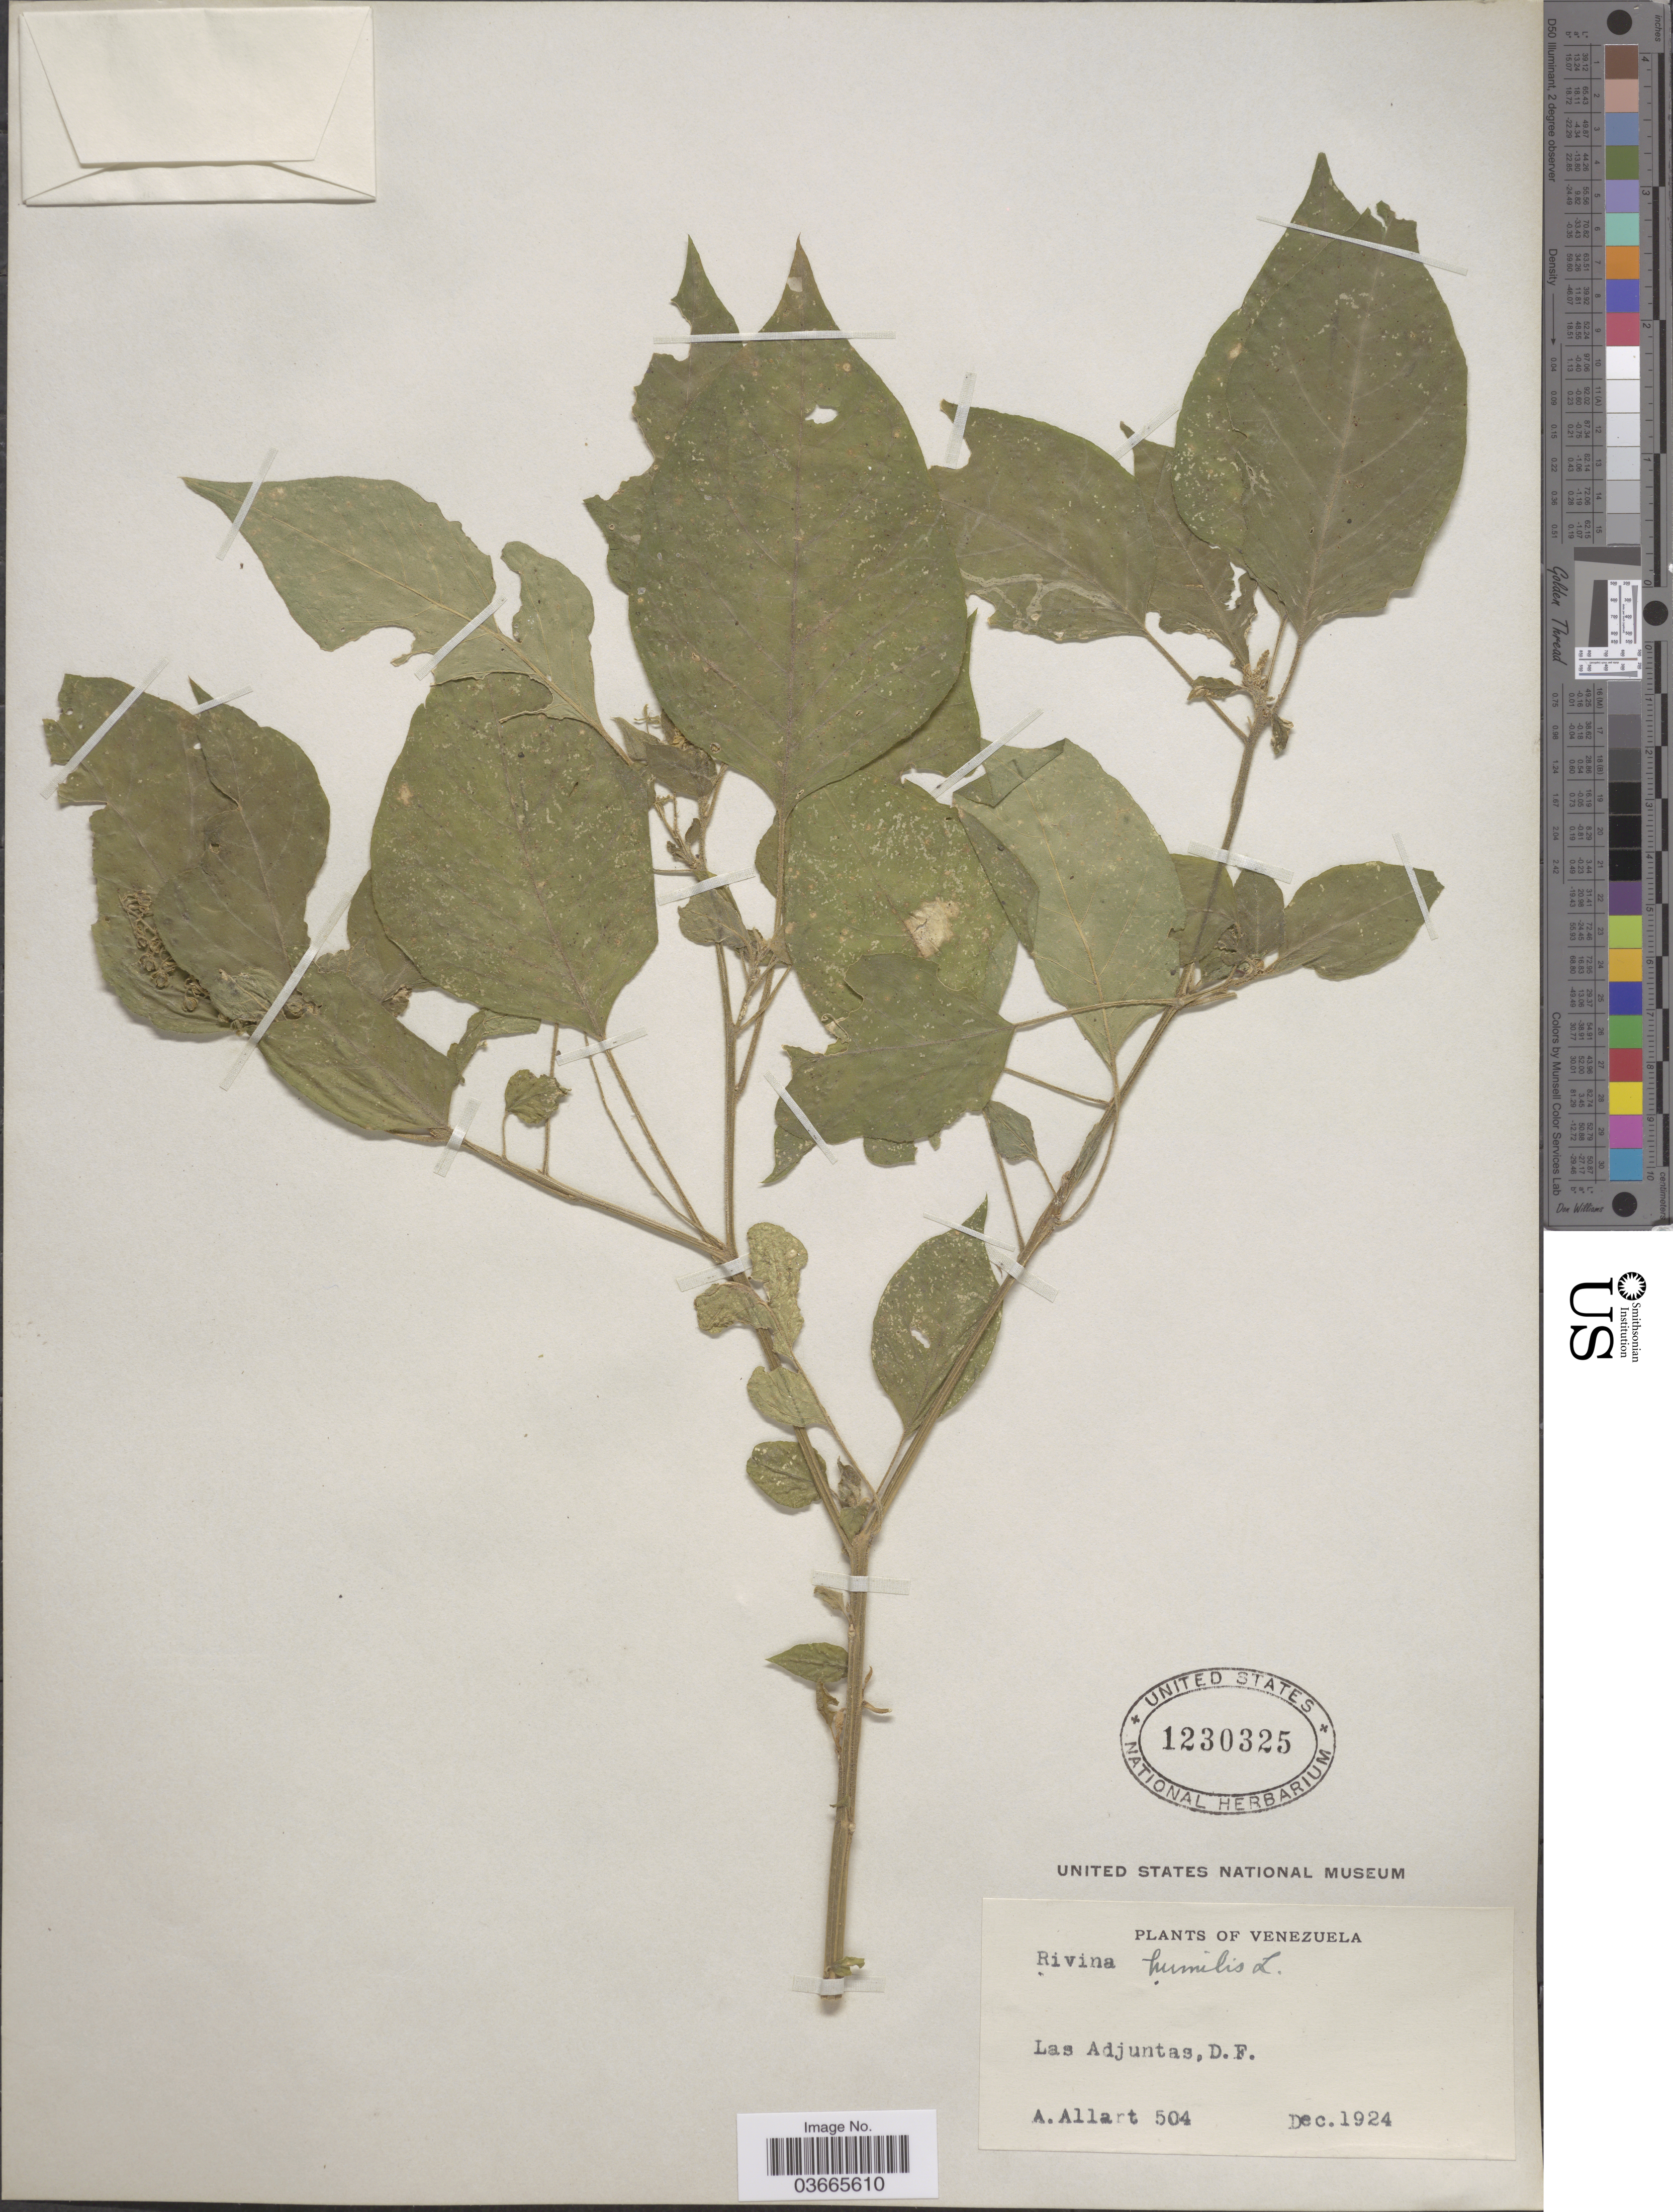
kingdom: Plantae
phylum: Tracheophyta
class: Magnoliopsida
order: Caryophyllales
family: Phytolaccaceae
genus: Rivina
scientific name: Rivina humilis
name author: L.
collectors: A. Allart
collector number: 504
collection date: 1924-12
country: Venezuela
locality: Las Adjuntas, D. F.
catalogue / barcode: US 1230325